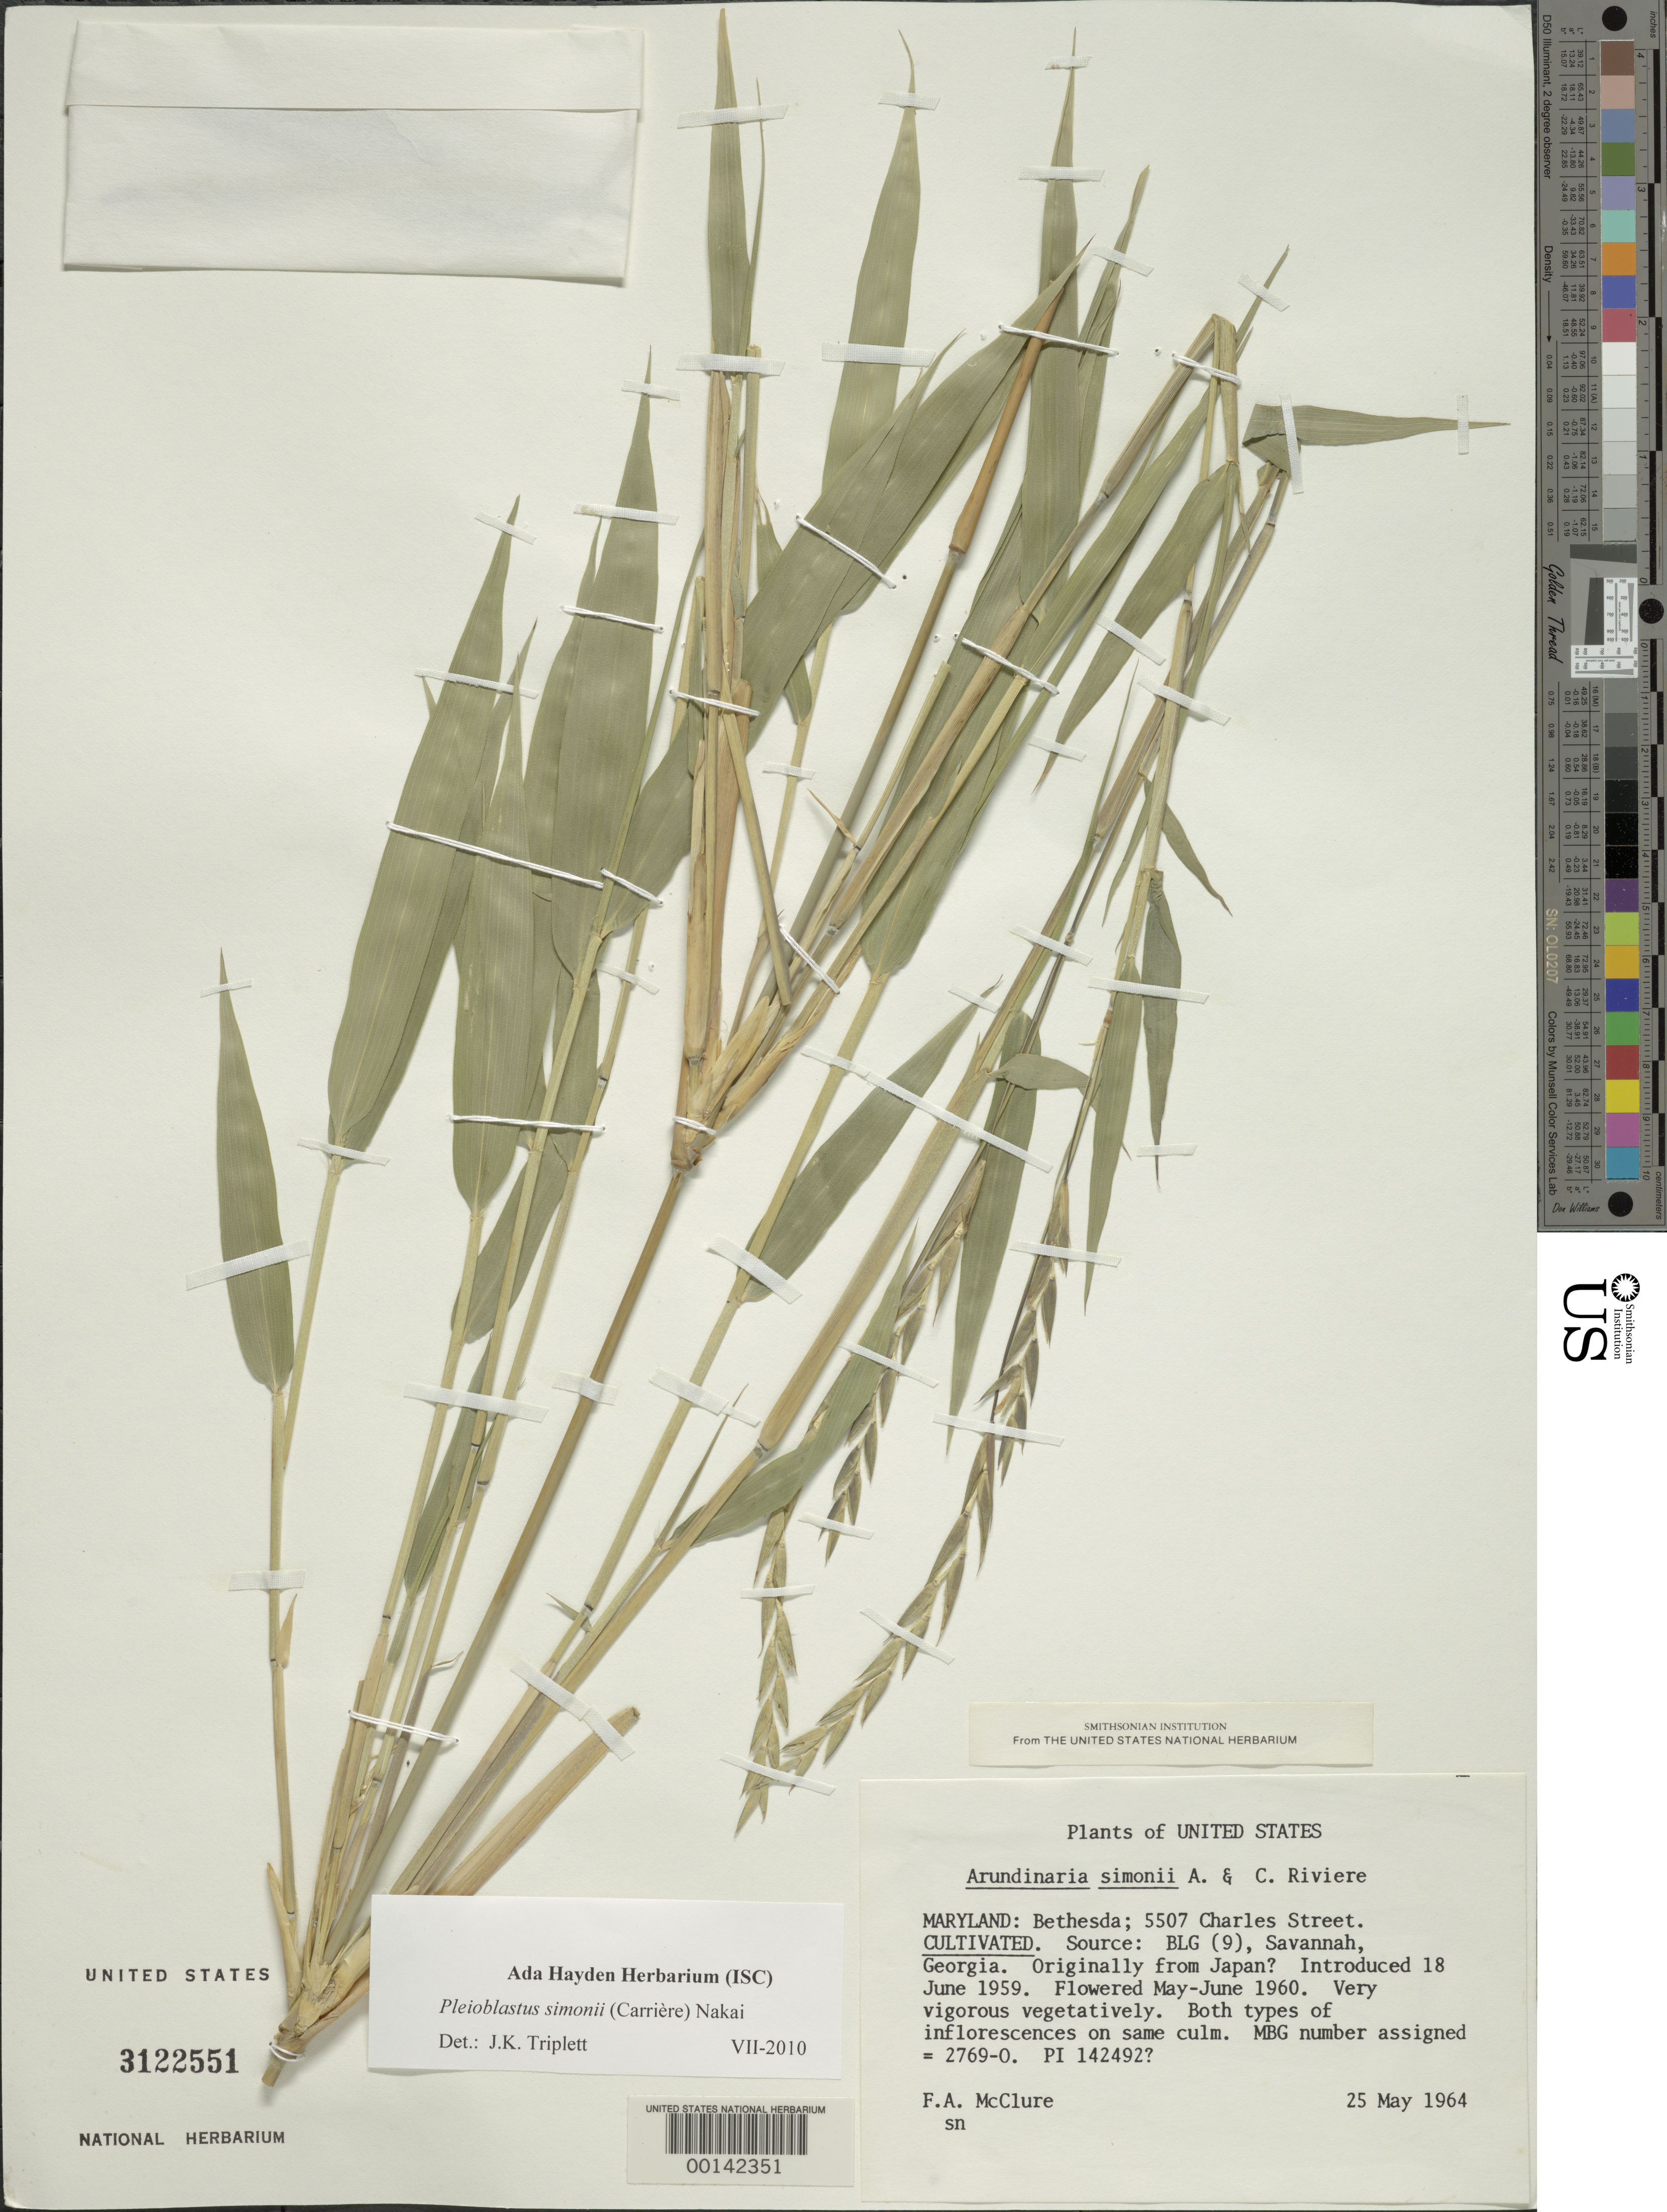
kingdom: Plantae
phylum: Tracheophyta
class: Liliopsida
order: Poales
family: Poaceae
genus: Pleioblastus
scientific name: Pleioblastus simonii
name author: (Carrière) Nakai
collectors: F. A. McClure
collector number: MBG 2769-0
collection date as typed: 25 May 1964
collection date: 1964-05-25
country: United States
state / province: Maryland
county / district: Montgomery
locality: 5507 Charles Street, Bethesda (McClure's garden)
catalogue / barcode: US 3122551